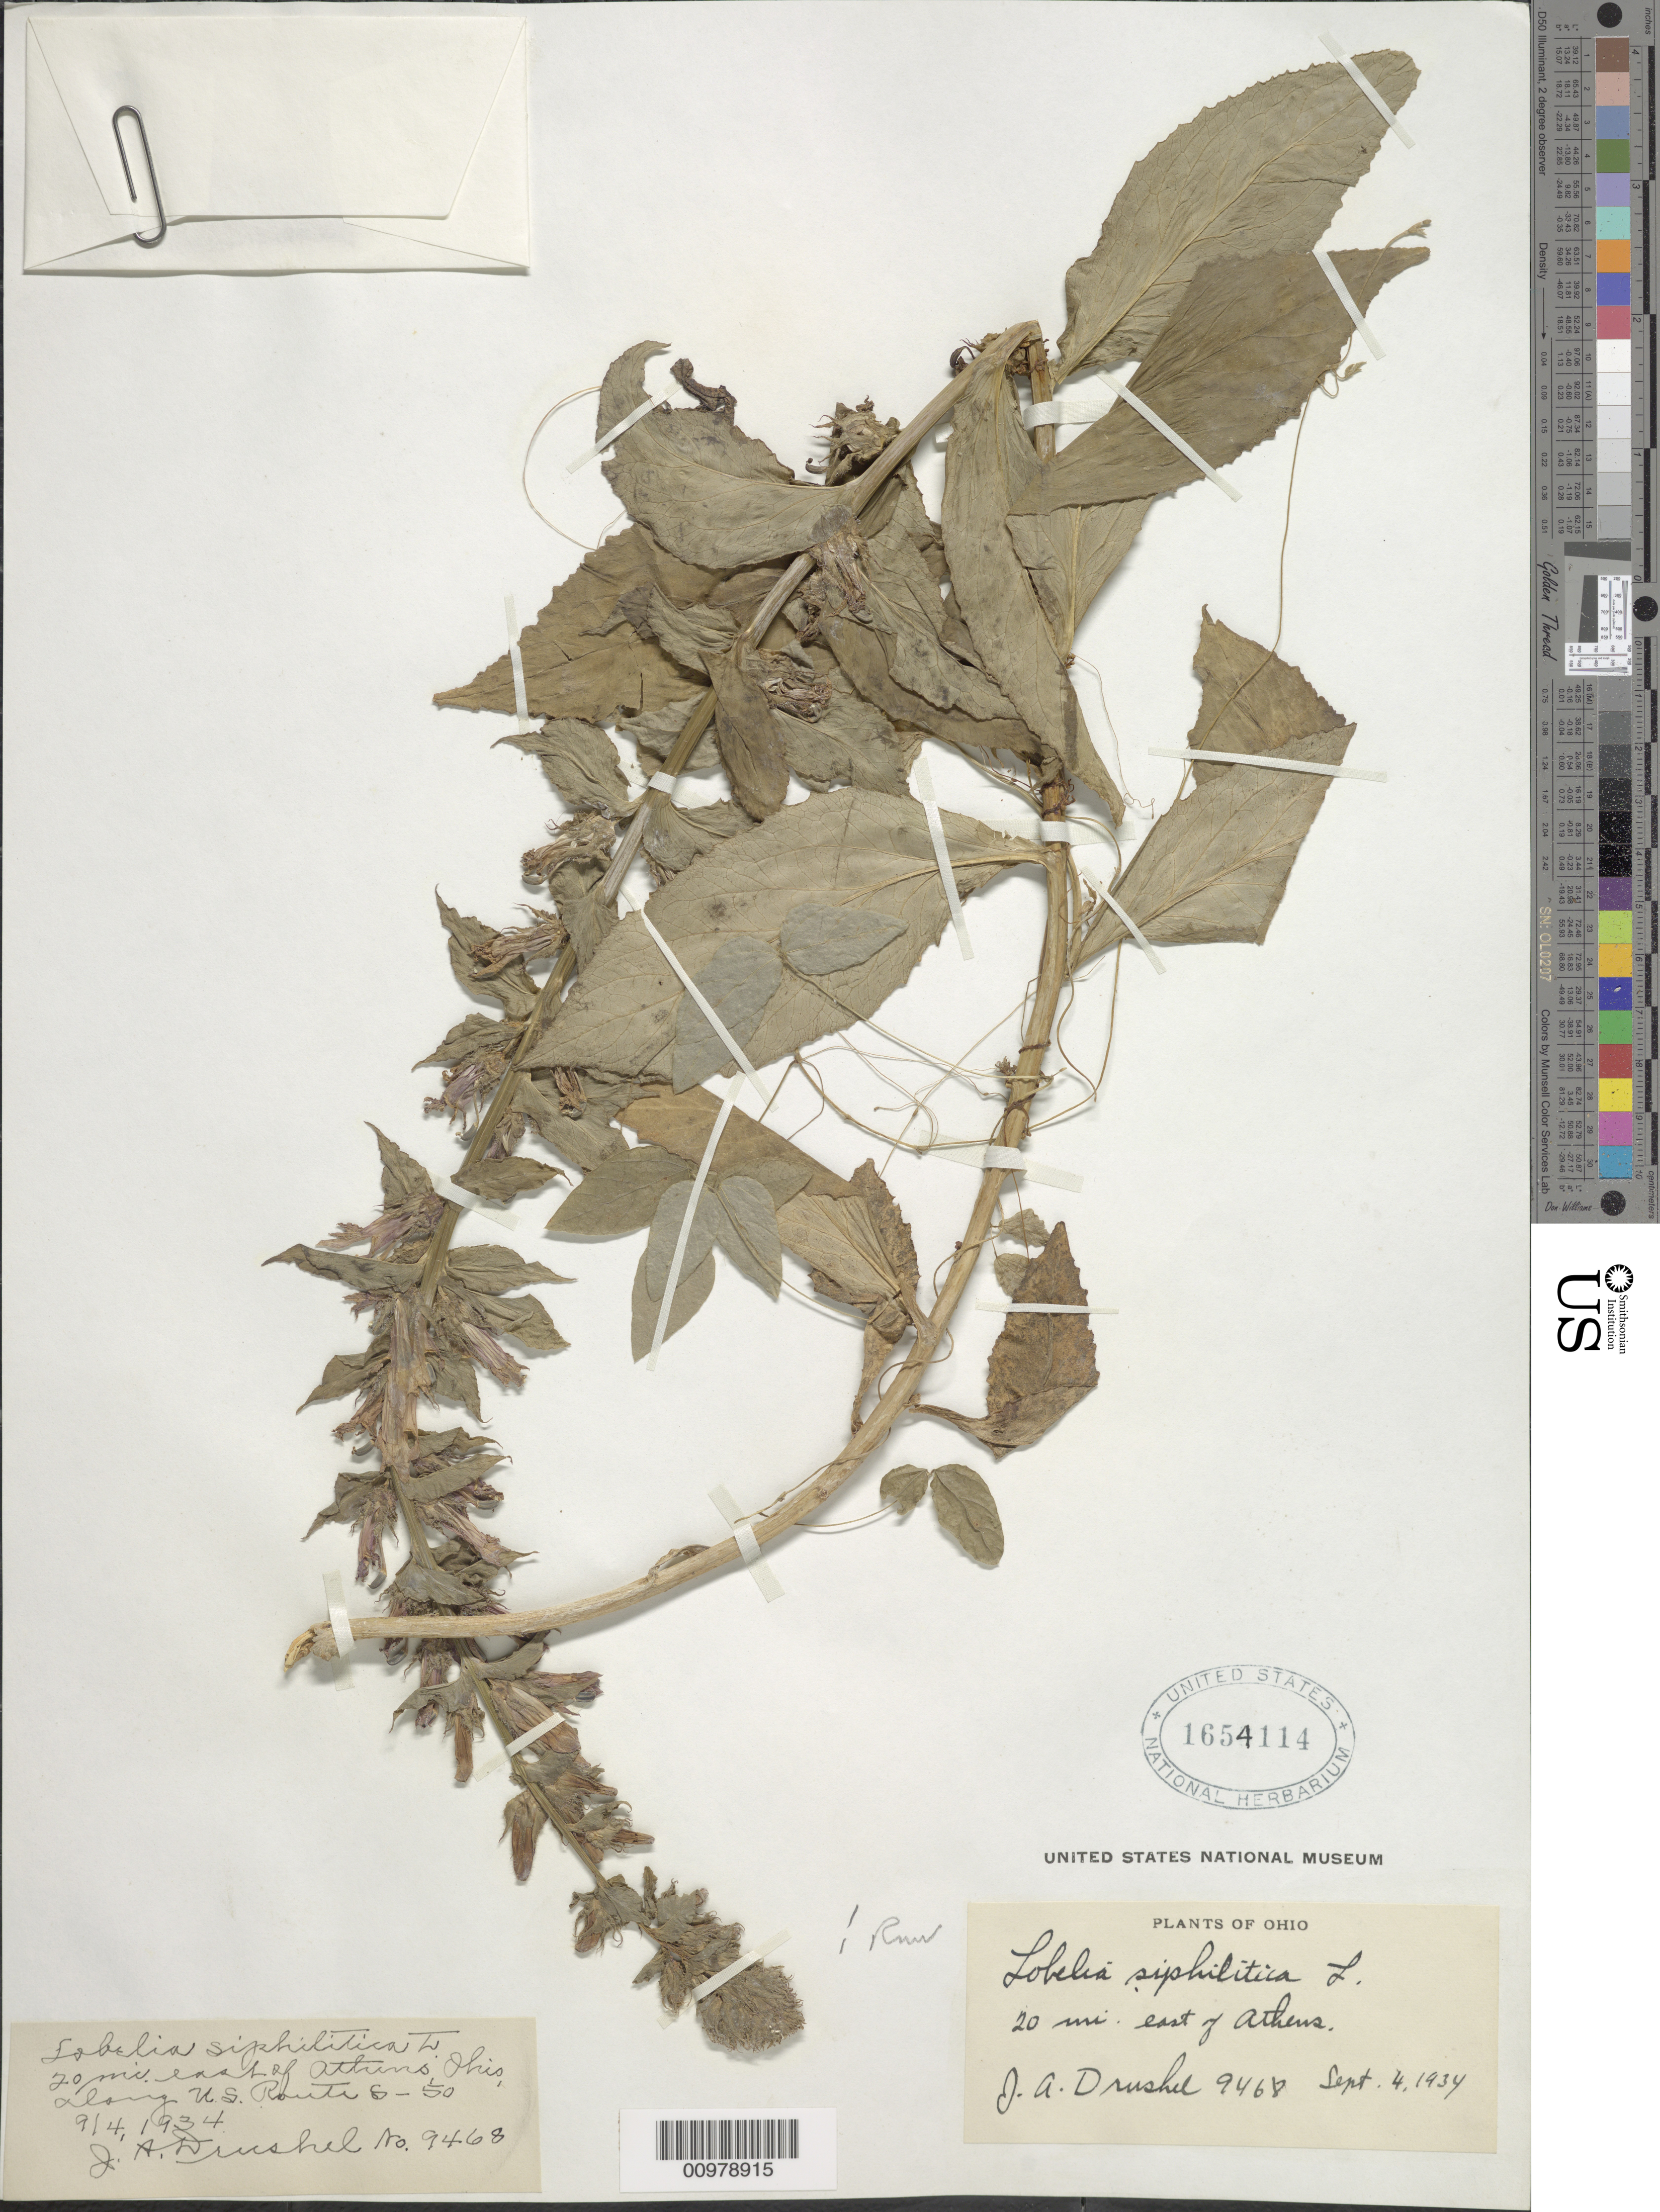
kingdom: Plantae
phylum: Tracheophyta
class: Magnoliopsida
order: Asterales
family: Campanulaceae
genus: Lobelia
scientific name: Lobelia siphilitica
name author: L.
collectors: J. A. Drushel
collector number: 9468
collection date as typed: Sept. 4, 1934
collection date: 1934-09-04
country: United States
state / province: Ohio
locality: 20 mi. east of Athens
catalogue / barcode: US 1654114